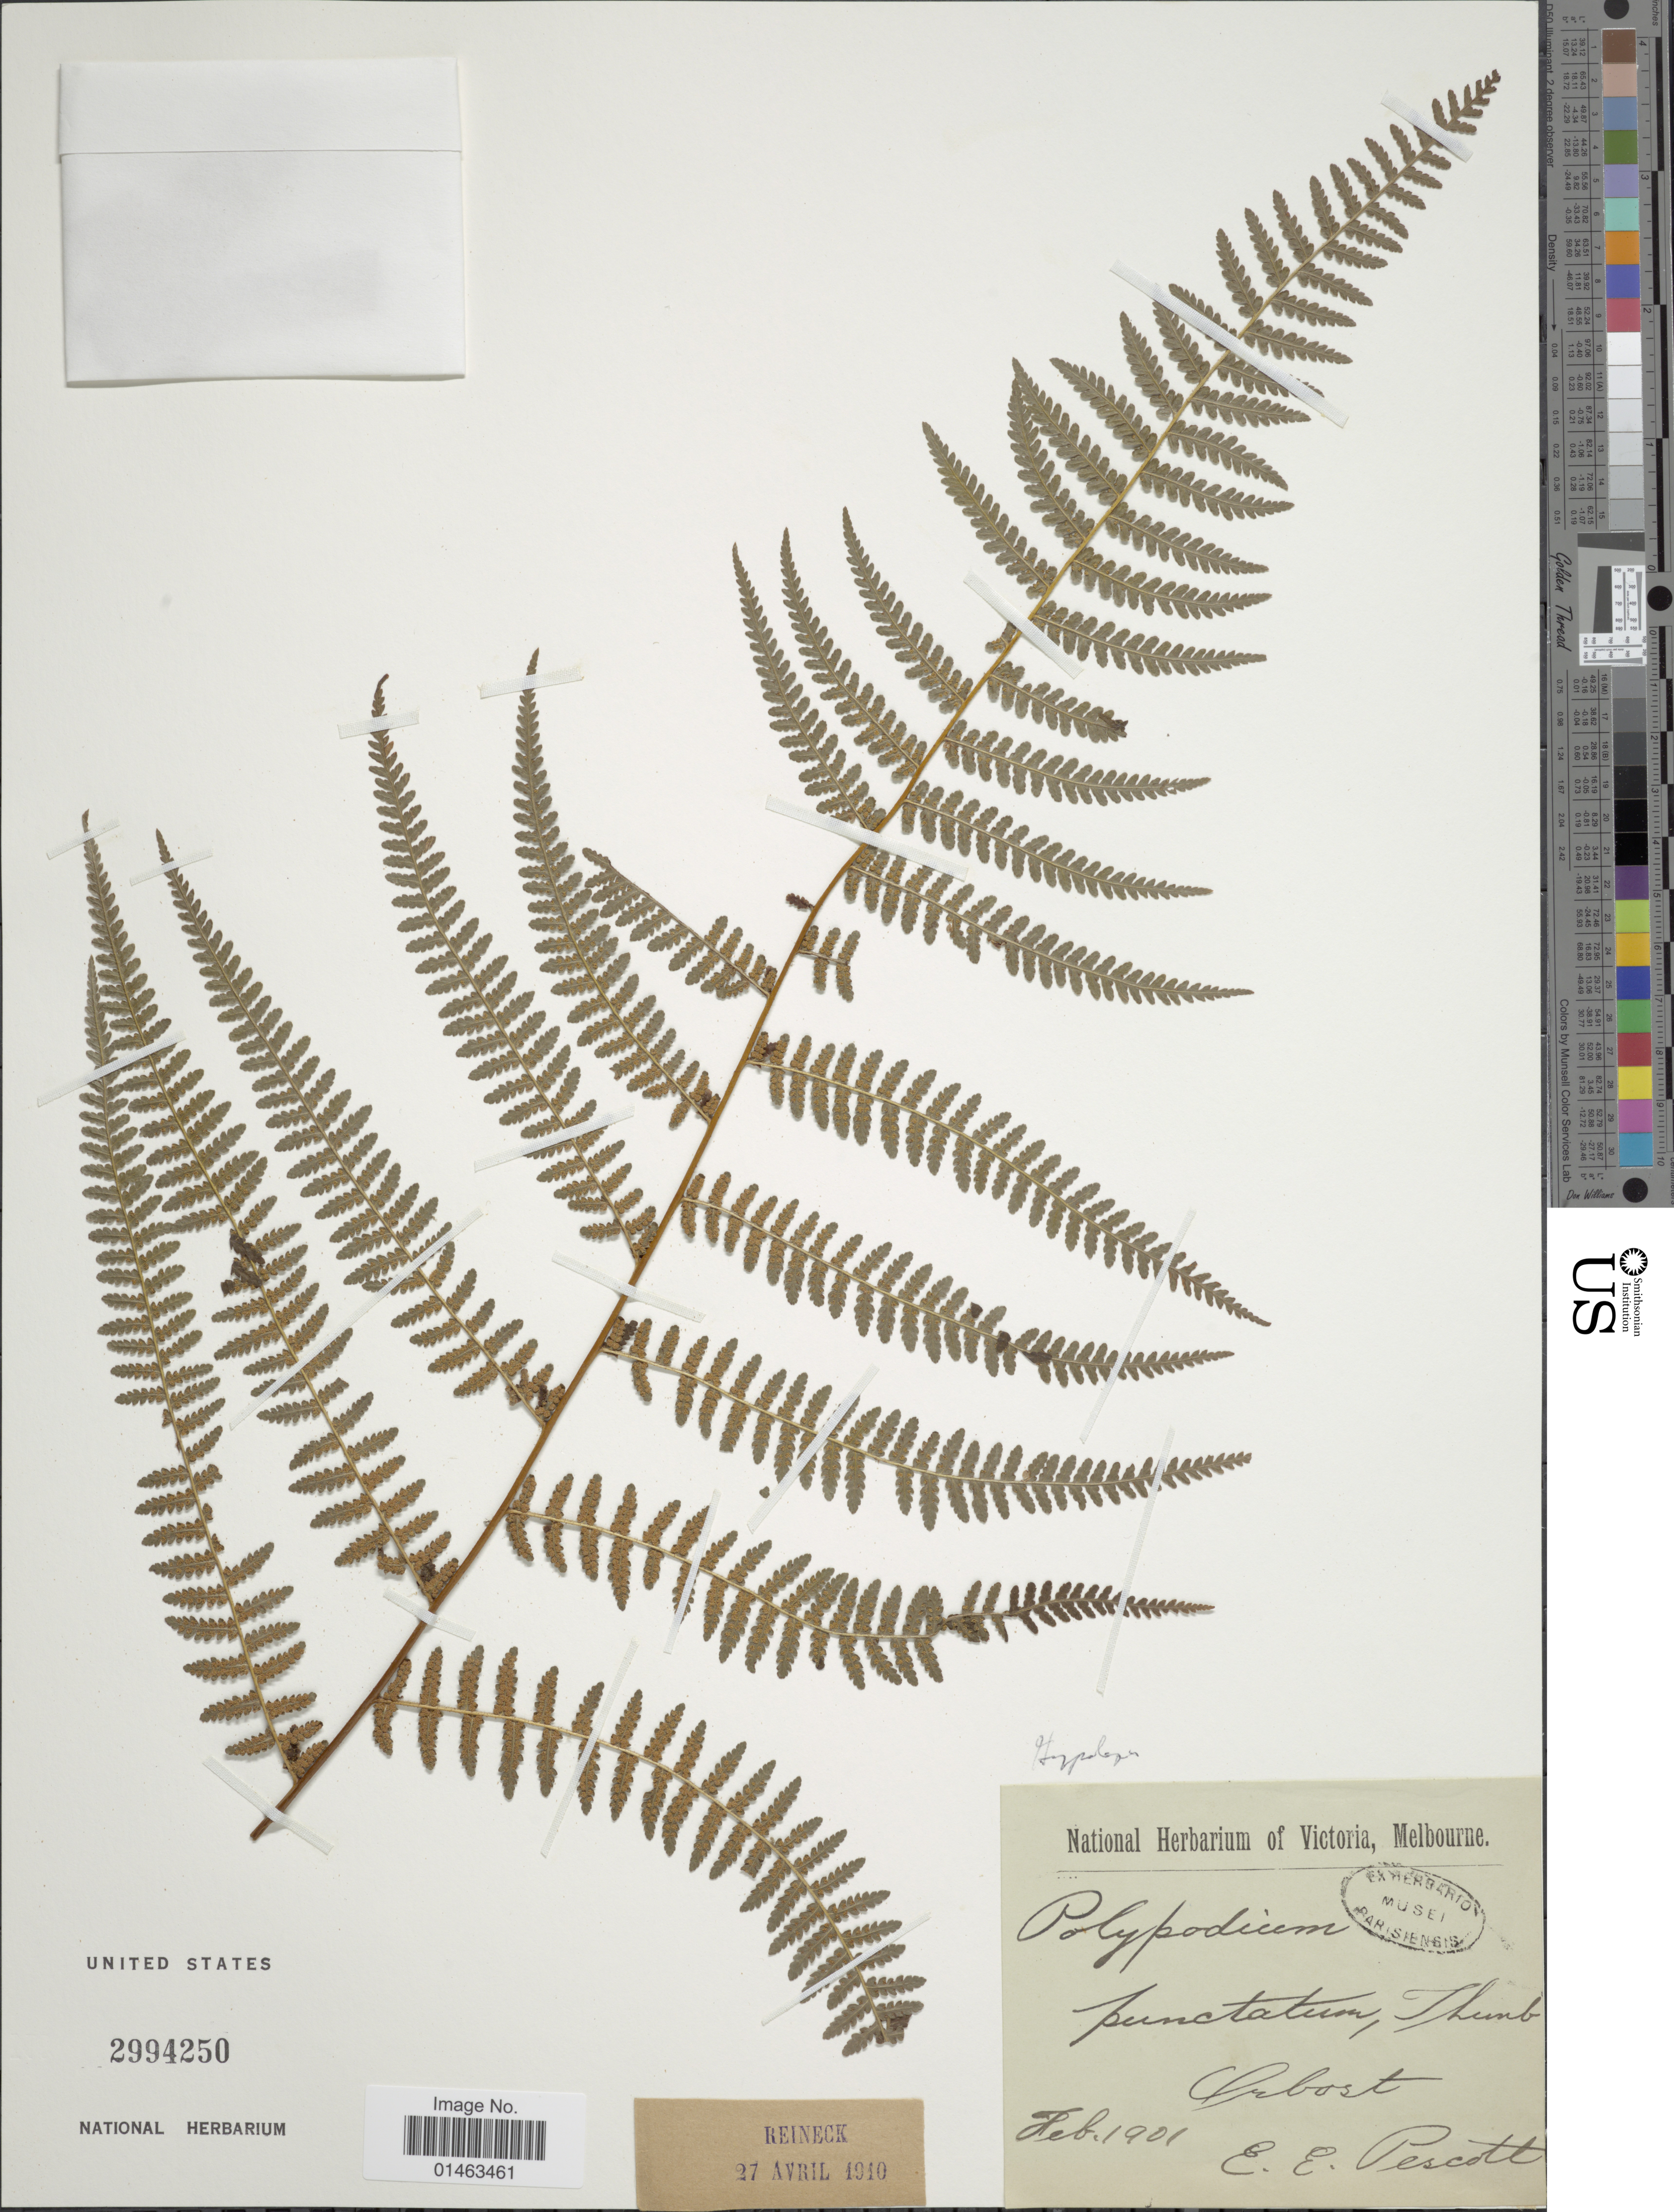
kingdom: Plantae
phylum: Tracheophyta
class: Polypodiopsida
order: Polypodiales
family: Dennstaedtiaceae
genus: Hypolepis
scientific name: Hypolepis punctata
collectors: E. Pescott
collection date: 1901-02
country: Australia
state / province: Victoria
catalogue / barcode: US 2994250